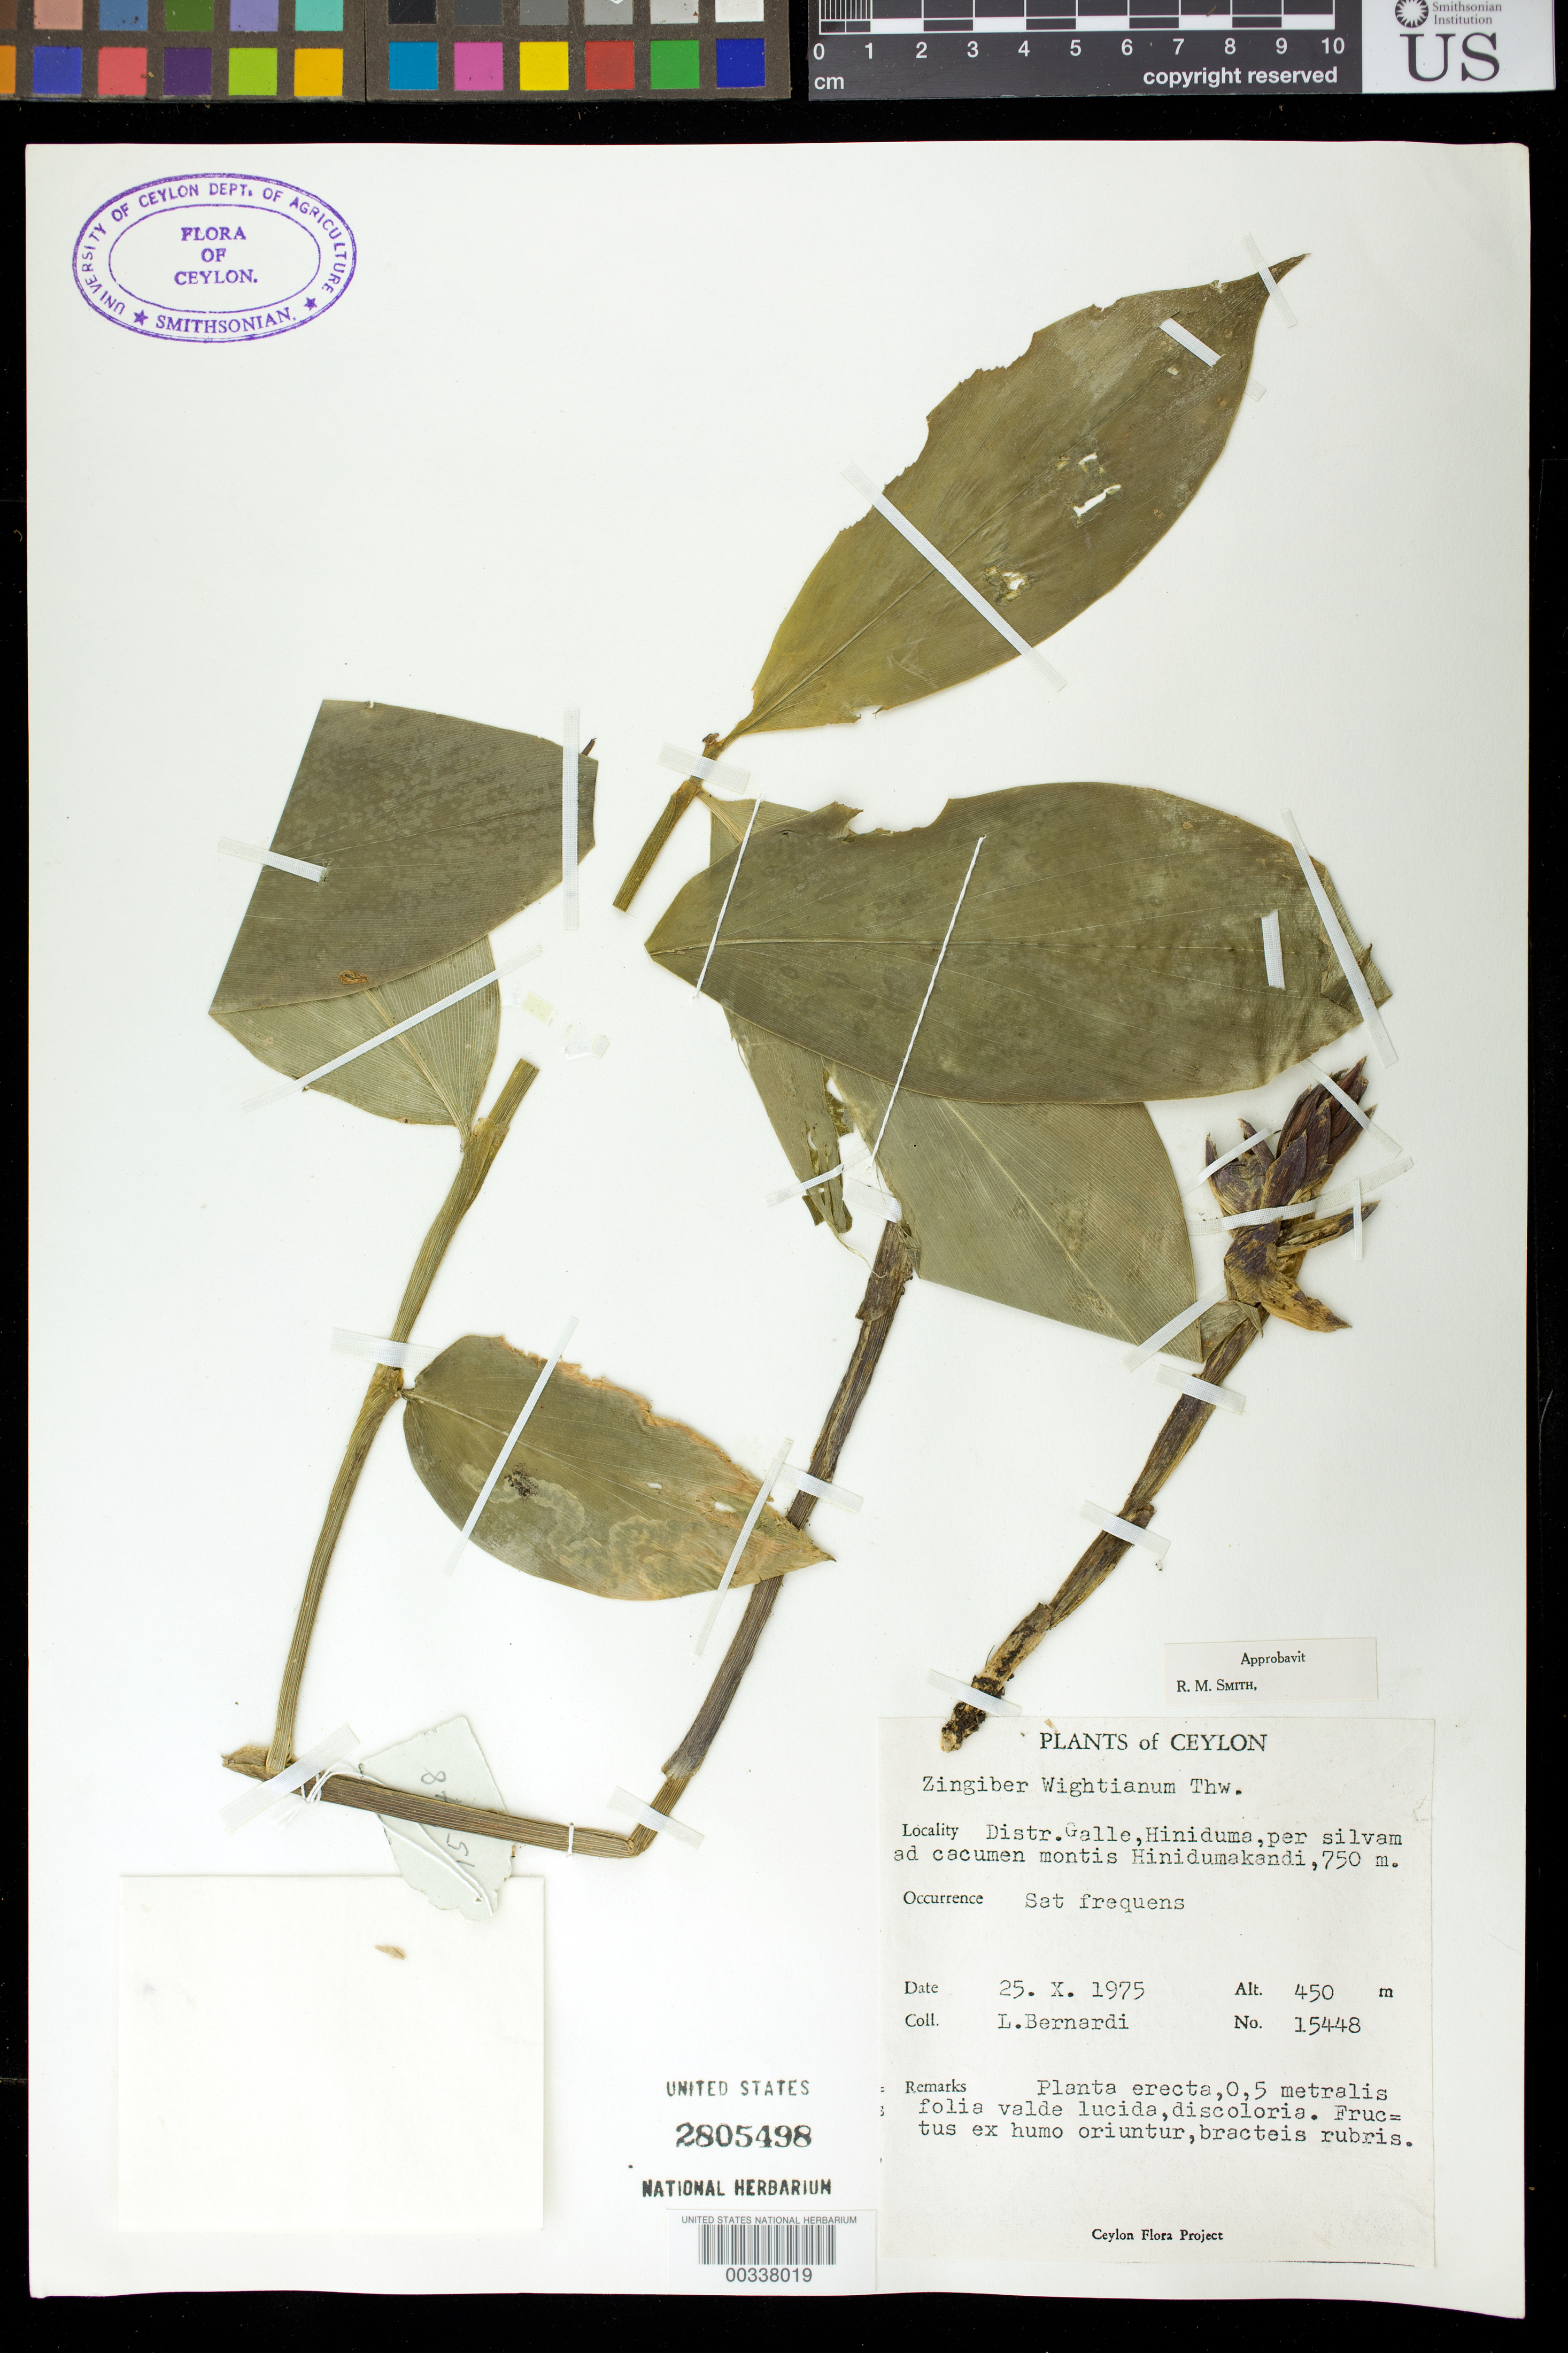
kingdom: Plantae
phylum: Tracheophyta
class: Liliopsida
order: Zingiberales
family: Zingiberaceae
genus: Zingiber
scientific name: Zingiber wightianum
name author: Thwaites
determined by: Smith, R. M.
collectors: L. Bernardi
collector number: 15448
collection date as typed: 25 Oct 1975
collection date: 1975-10-25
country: Sri Lanka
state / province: Southern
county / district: Galle Dist.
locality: Plants of ceylon, hiniduma, per silvam ad cacumen montis hinidumakandi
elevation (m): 750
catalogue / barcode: US 2805498